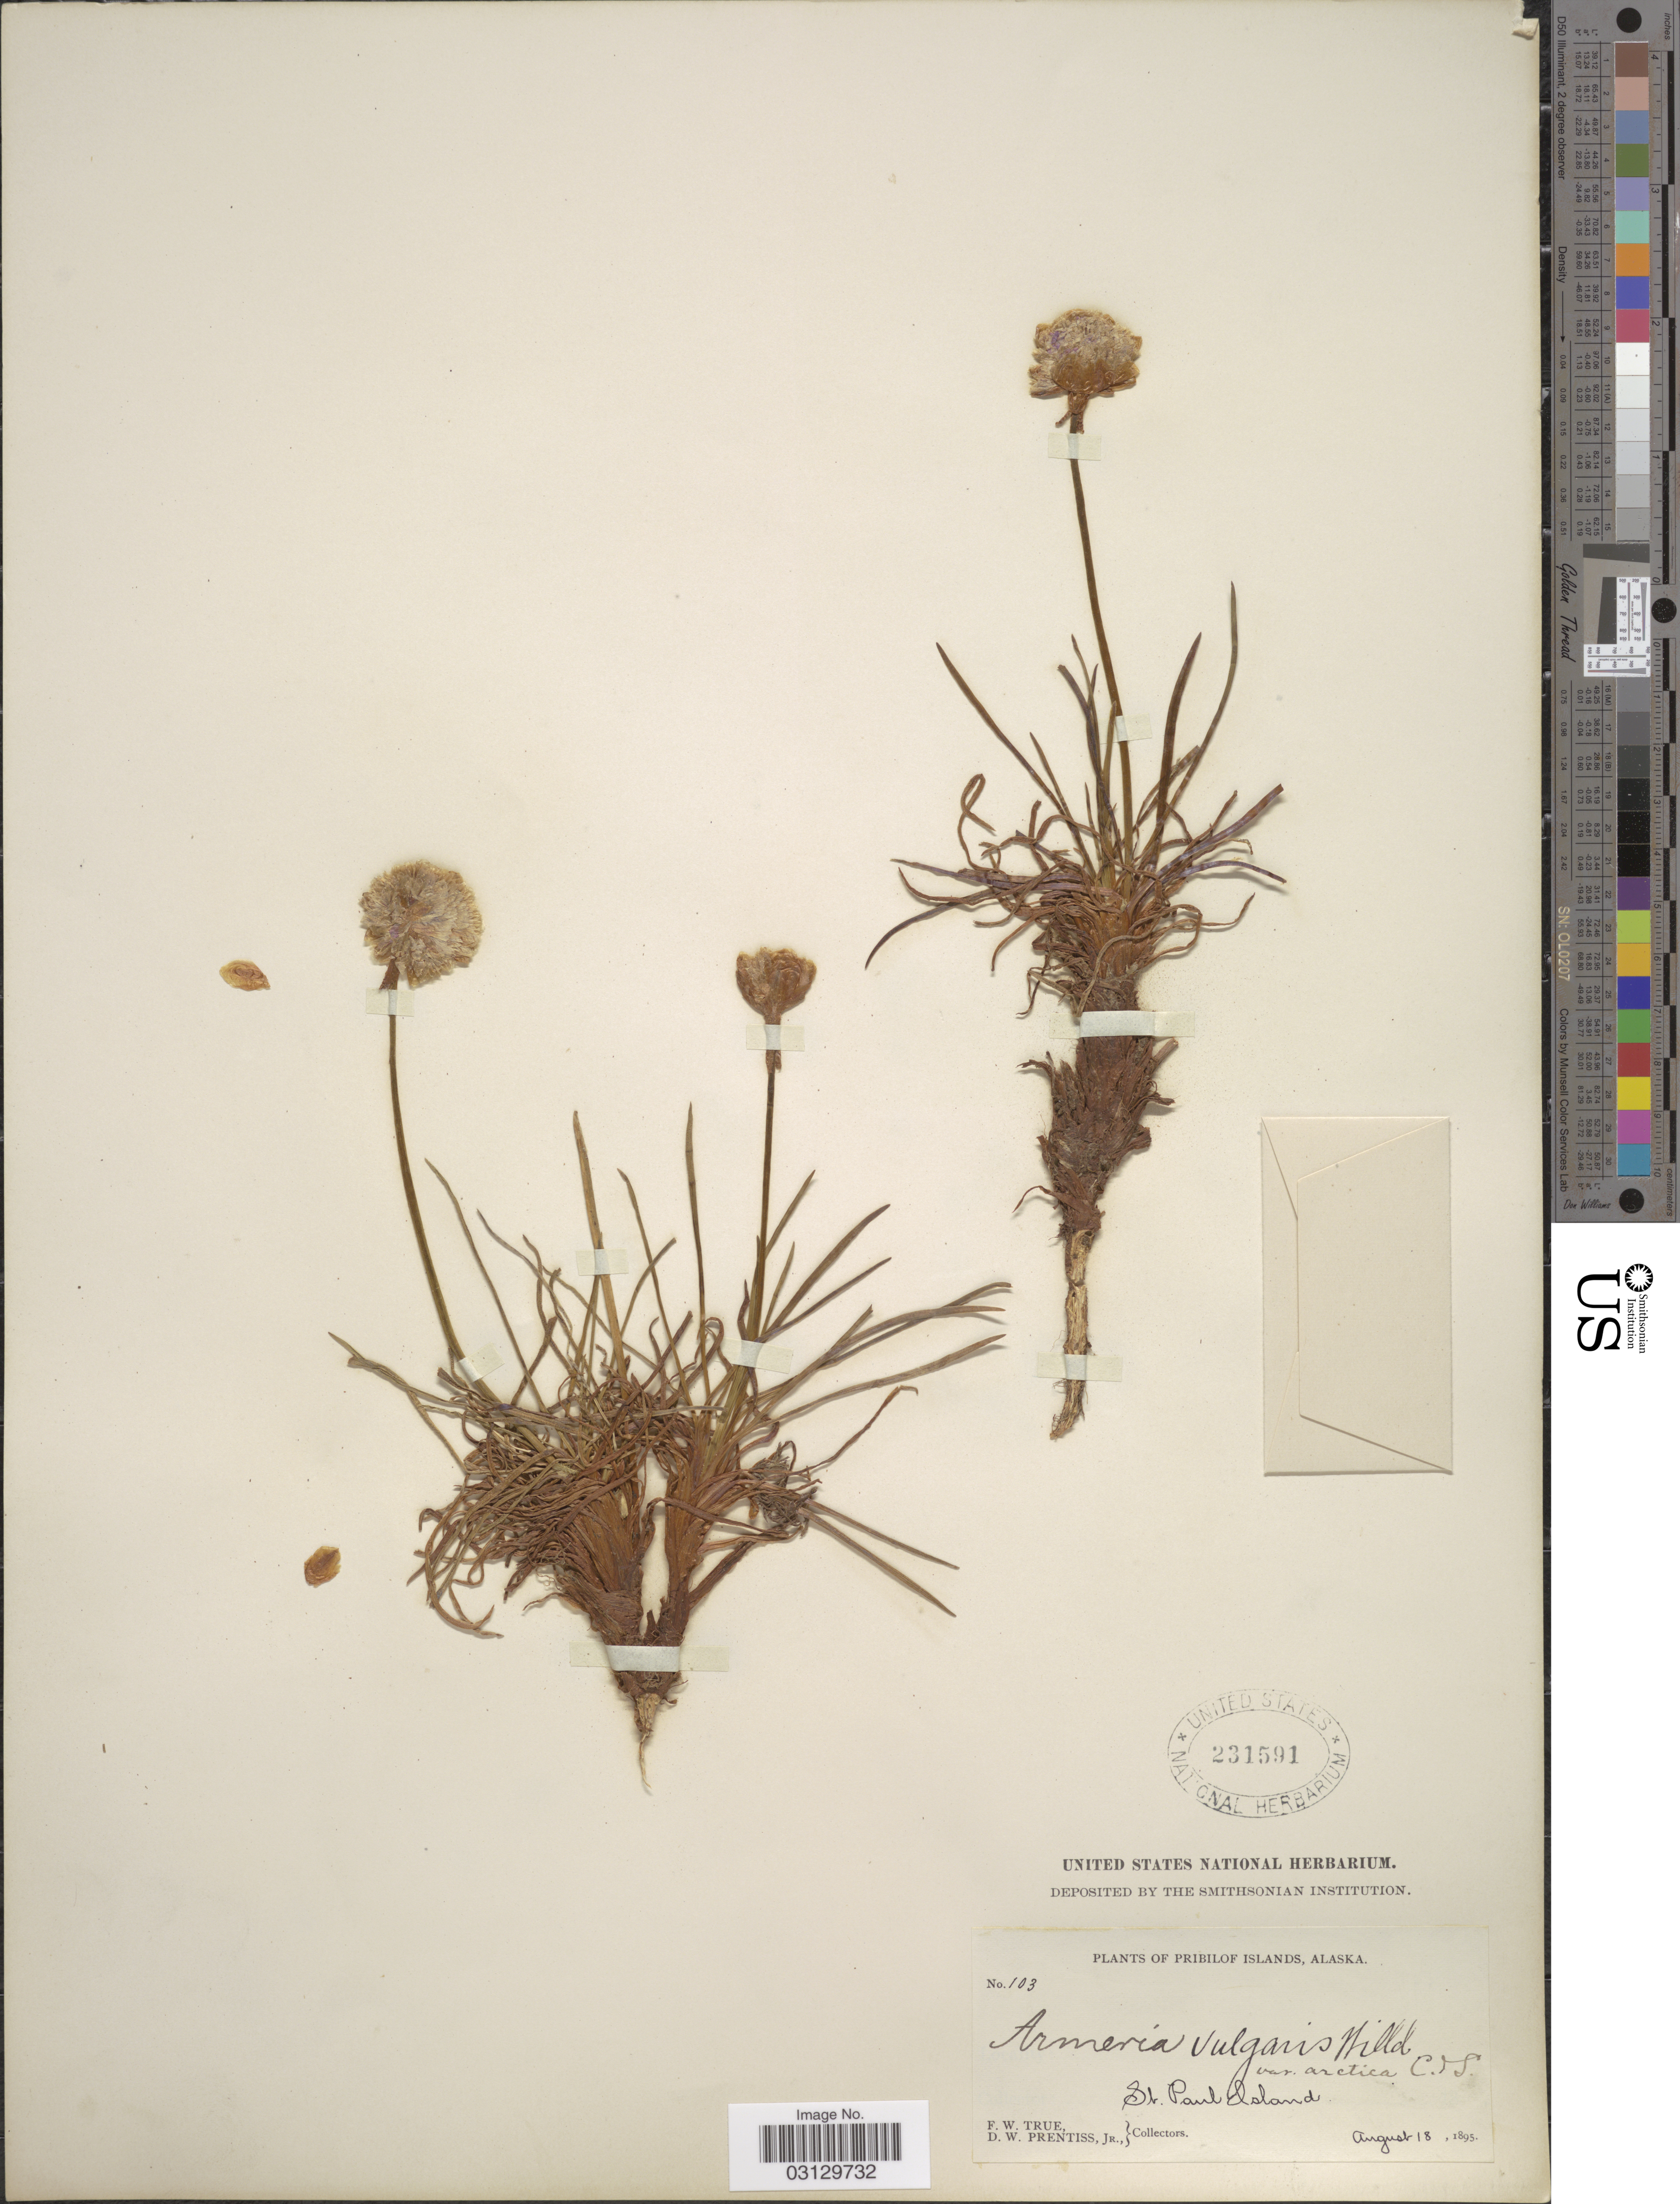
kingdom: Plantae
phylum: Tracheophyta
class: Magnoliopsida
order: Caryophyllales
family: Plumbaginaceae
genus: Armeria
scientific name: Armeria maritima subsp. sibirica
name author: (Turcz. ex Boiss.) Nyman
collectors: F. True & D. Prentiss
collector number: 103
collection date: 1895-08-18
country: United States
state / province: Alaska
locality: Pribilof Islands. St. Paul Island.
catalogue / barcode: US 231591